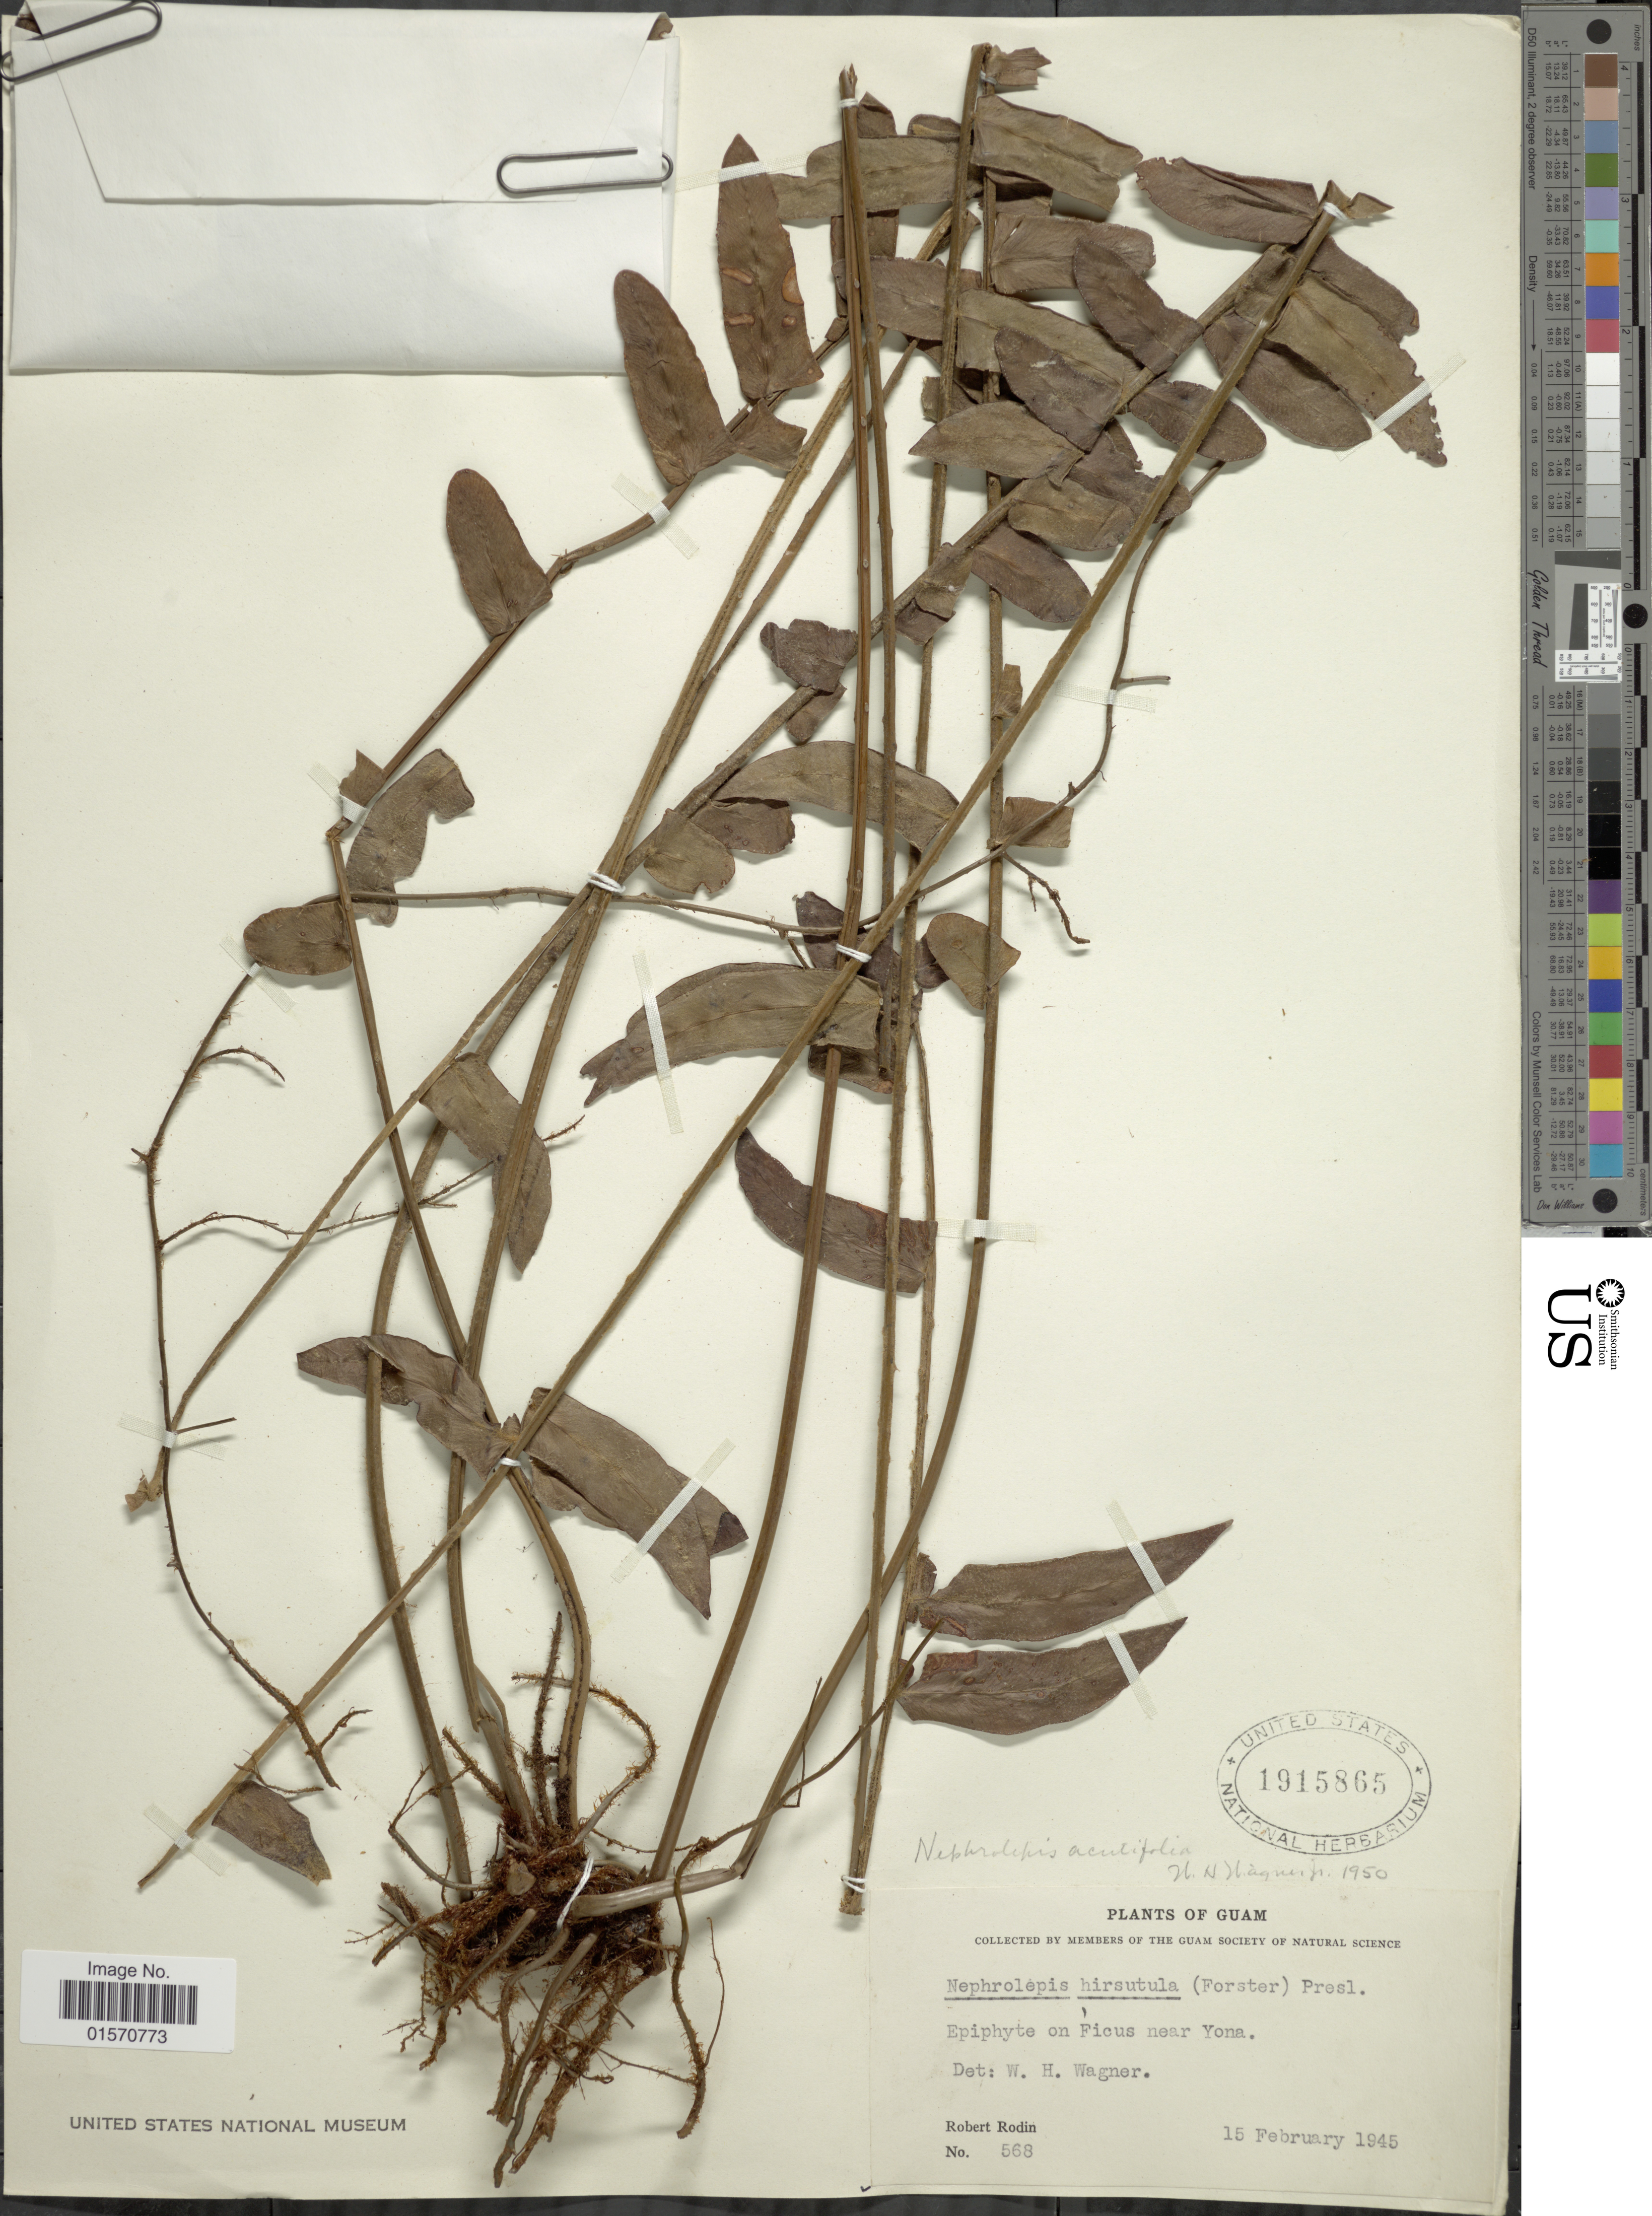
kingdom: Plantae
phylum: Tracheophyta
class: Polypodiopsida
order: Polypodiales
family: Nephrolepidaceae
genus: Nephrolepis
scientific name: Nephrolepis acutifolia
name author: (Desv.) Chr.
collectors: R. Rodin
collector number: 568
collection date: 1945-02-15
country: Guam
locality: Near Yona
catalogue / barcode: US 1915865